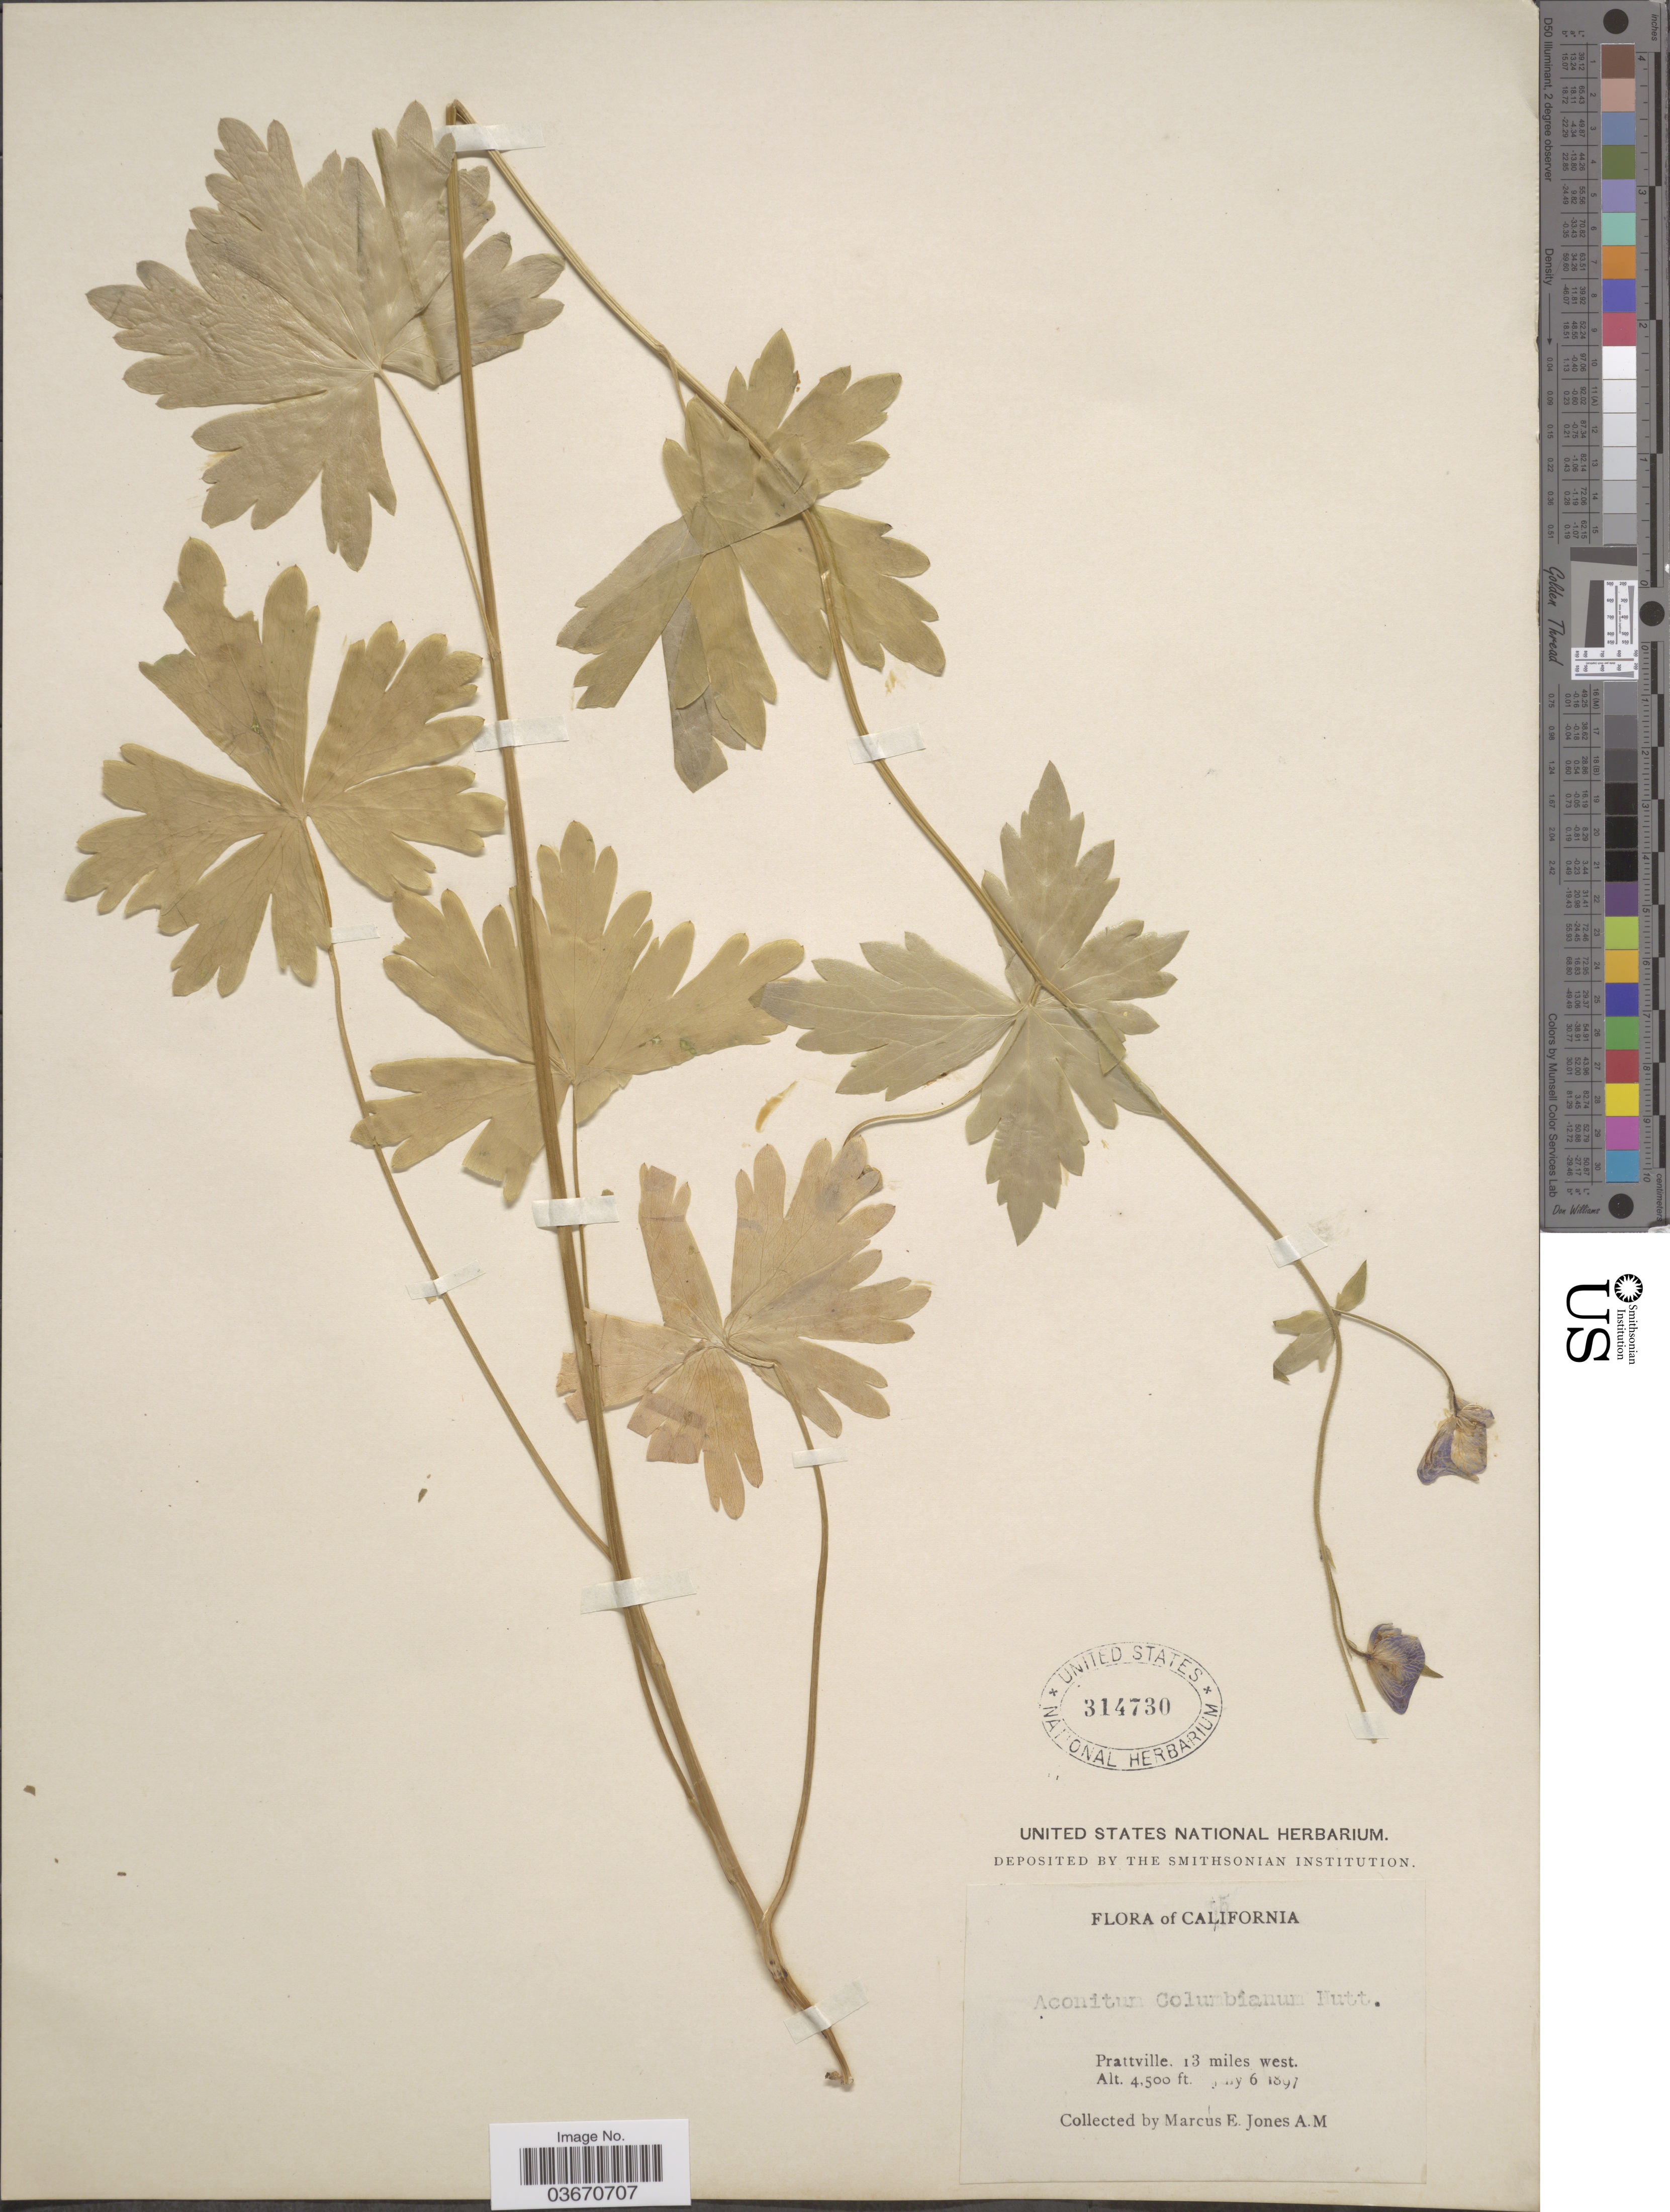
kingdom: Plantae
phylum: Tracheophyta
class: Magnoliopsida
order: Ranunculales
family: Ranunculaceae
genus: Aconitum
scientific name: Aconitum columbianum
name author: Nutt.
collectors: M. E. Jones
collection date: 1897-07-06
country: United States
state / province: California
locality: Prattville, 13 miles west.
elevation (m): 1372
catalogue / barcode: US 314730